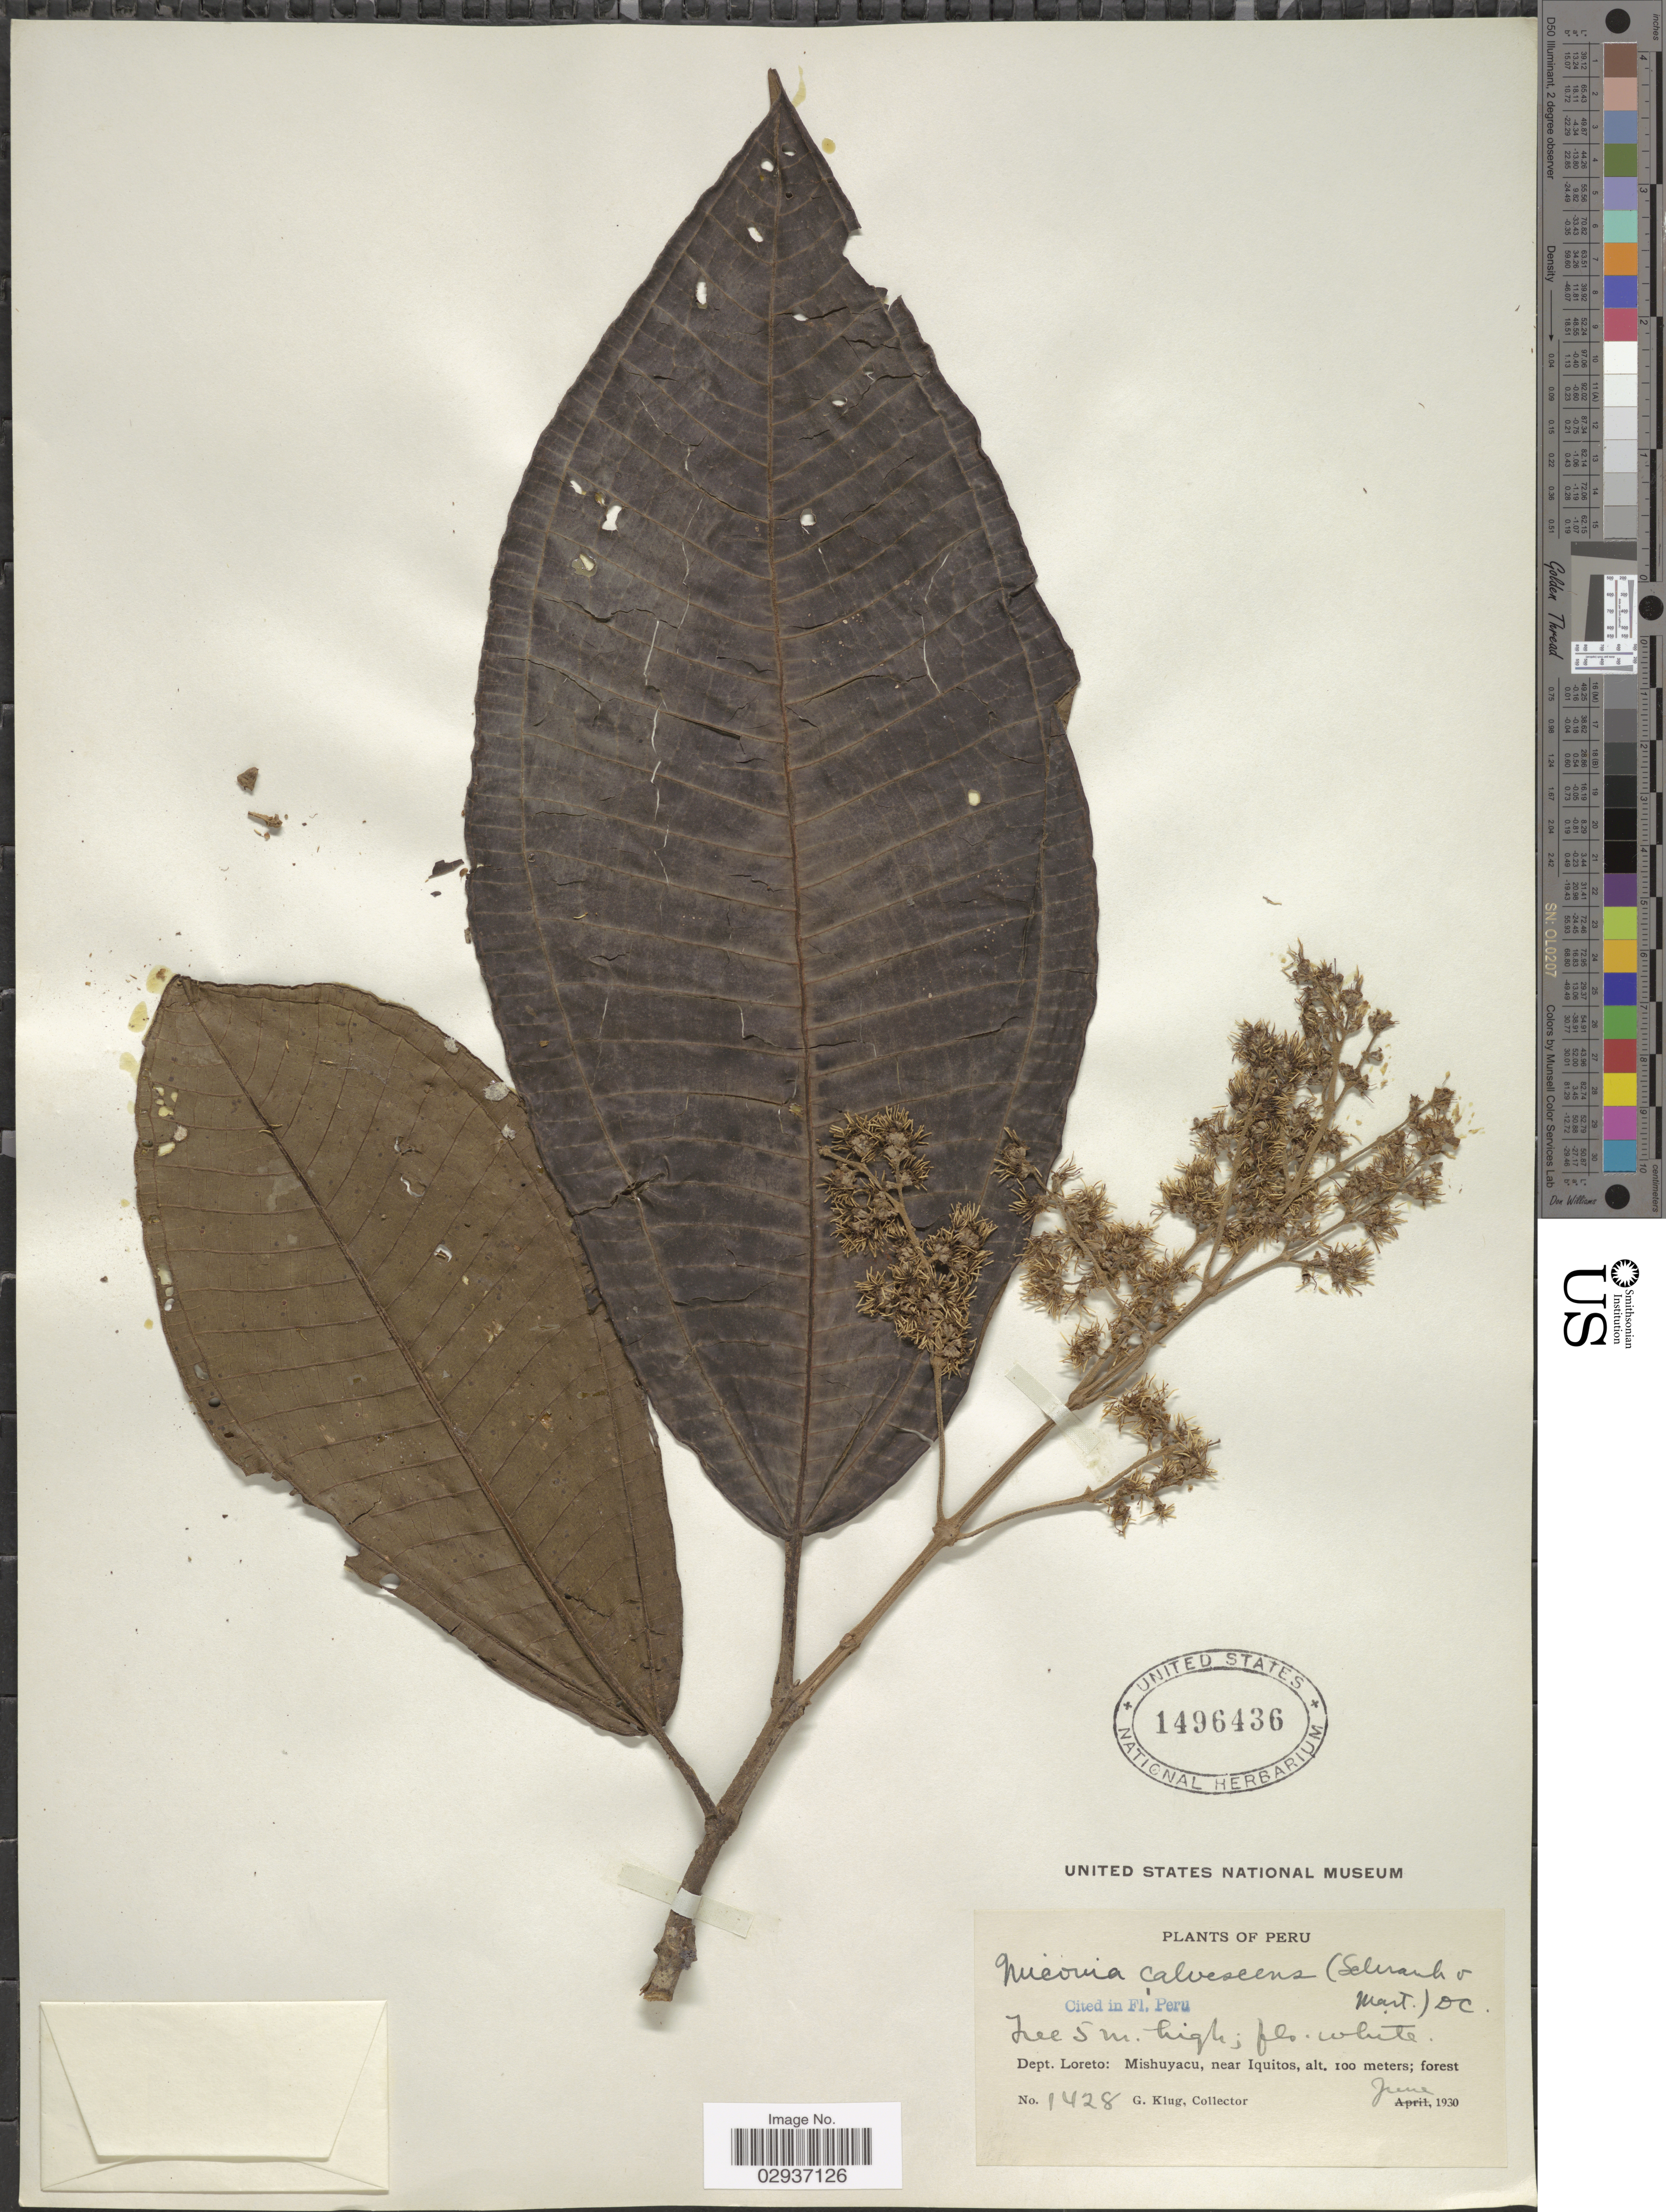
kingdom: Plantae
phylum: Tracheophyta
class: Magnoliopsida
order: Myrtales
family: Melastomataceae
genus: Miconia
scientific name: Miconia calvescens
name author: DC.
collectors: G. Klug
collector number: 1428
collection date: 1930-06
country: Peru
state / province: Loreto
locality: Dept. Loreto: Mishuyacu, near Iquitos.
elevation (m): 100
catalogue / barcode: US 1496436